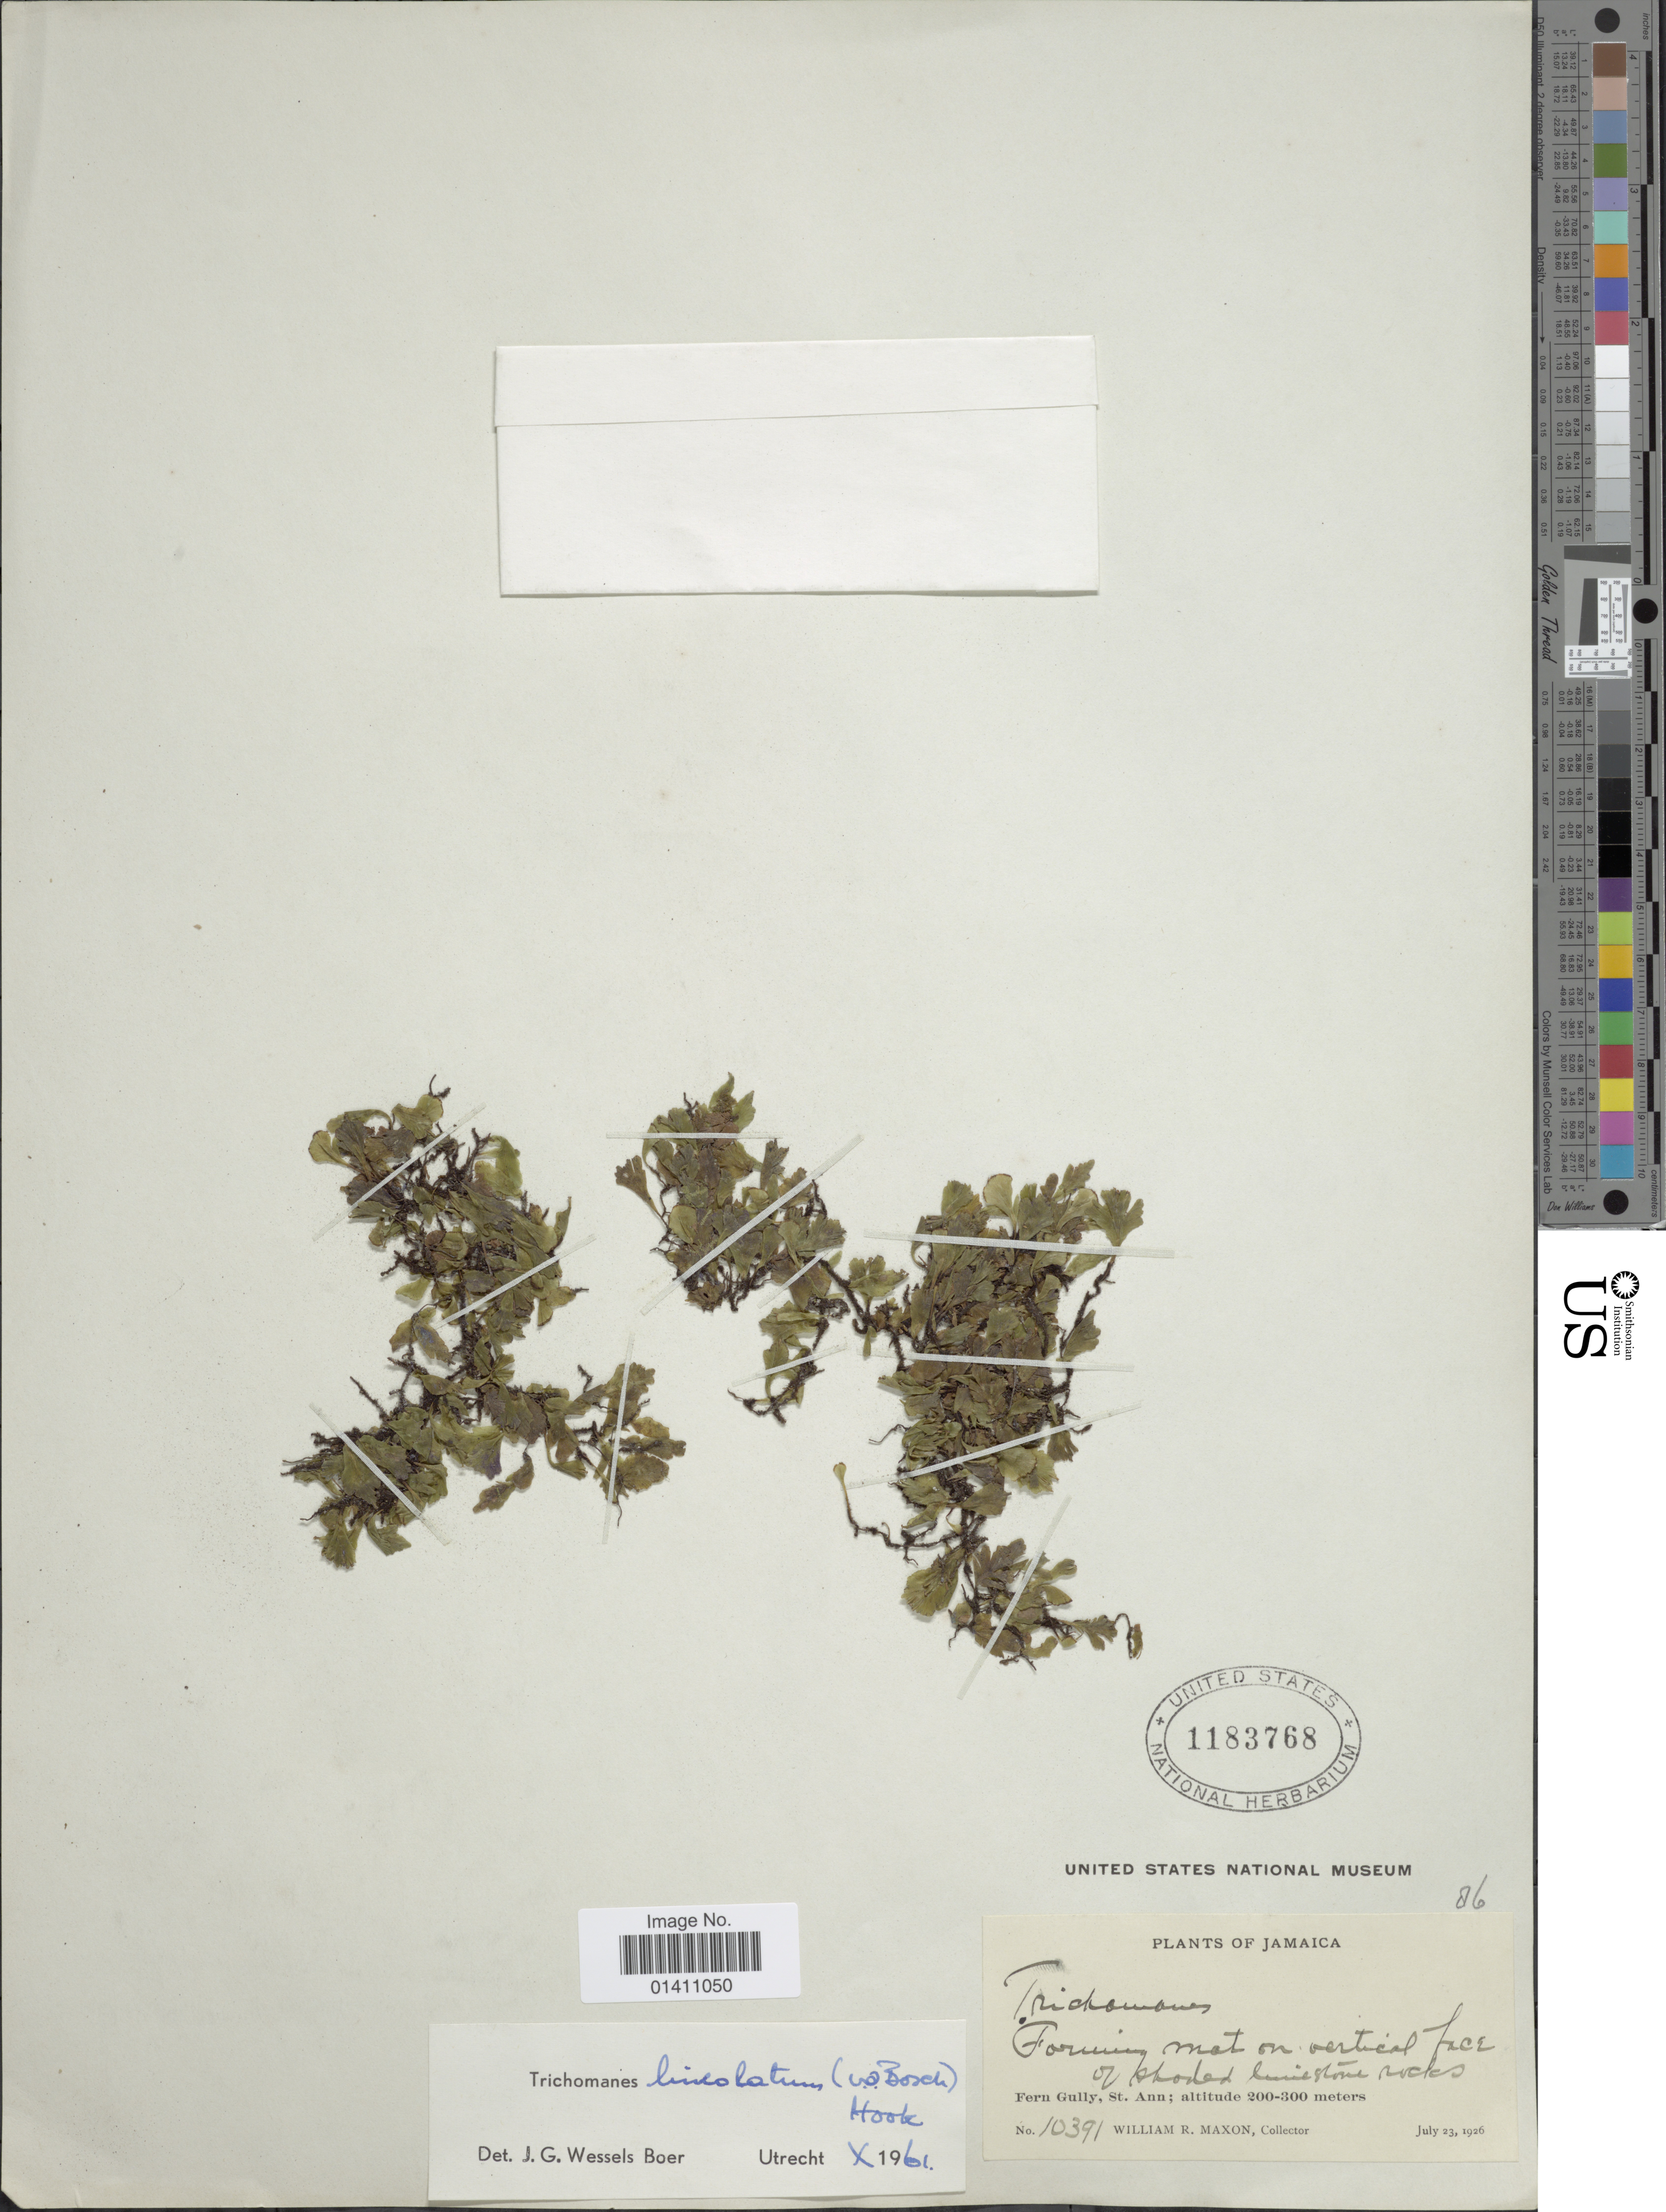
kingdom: Plantae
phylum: Tracheophyta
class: Polypodiopsida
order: Hymenophyllales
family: Hymenophyllaceae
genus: Didymoglossum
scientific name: Didymoglossum lineolatum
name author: Bosch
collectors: W. R. Maxon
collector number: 10391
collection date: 1926-07-23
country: Jamaica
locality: Fern Gully, St. Ann.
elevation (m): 200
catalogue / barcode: US 1183768